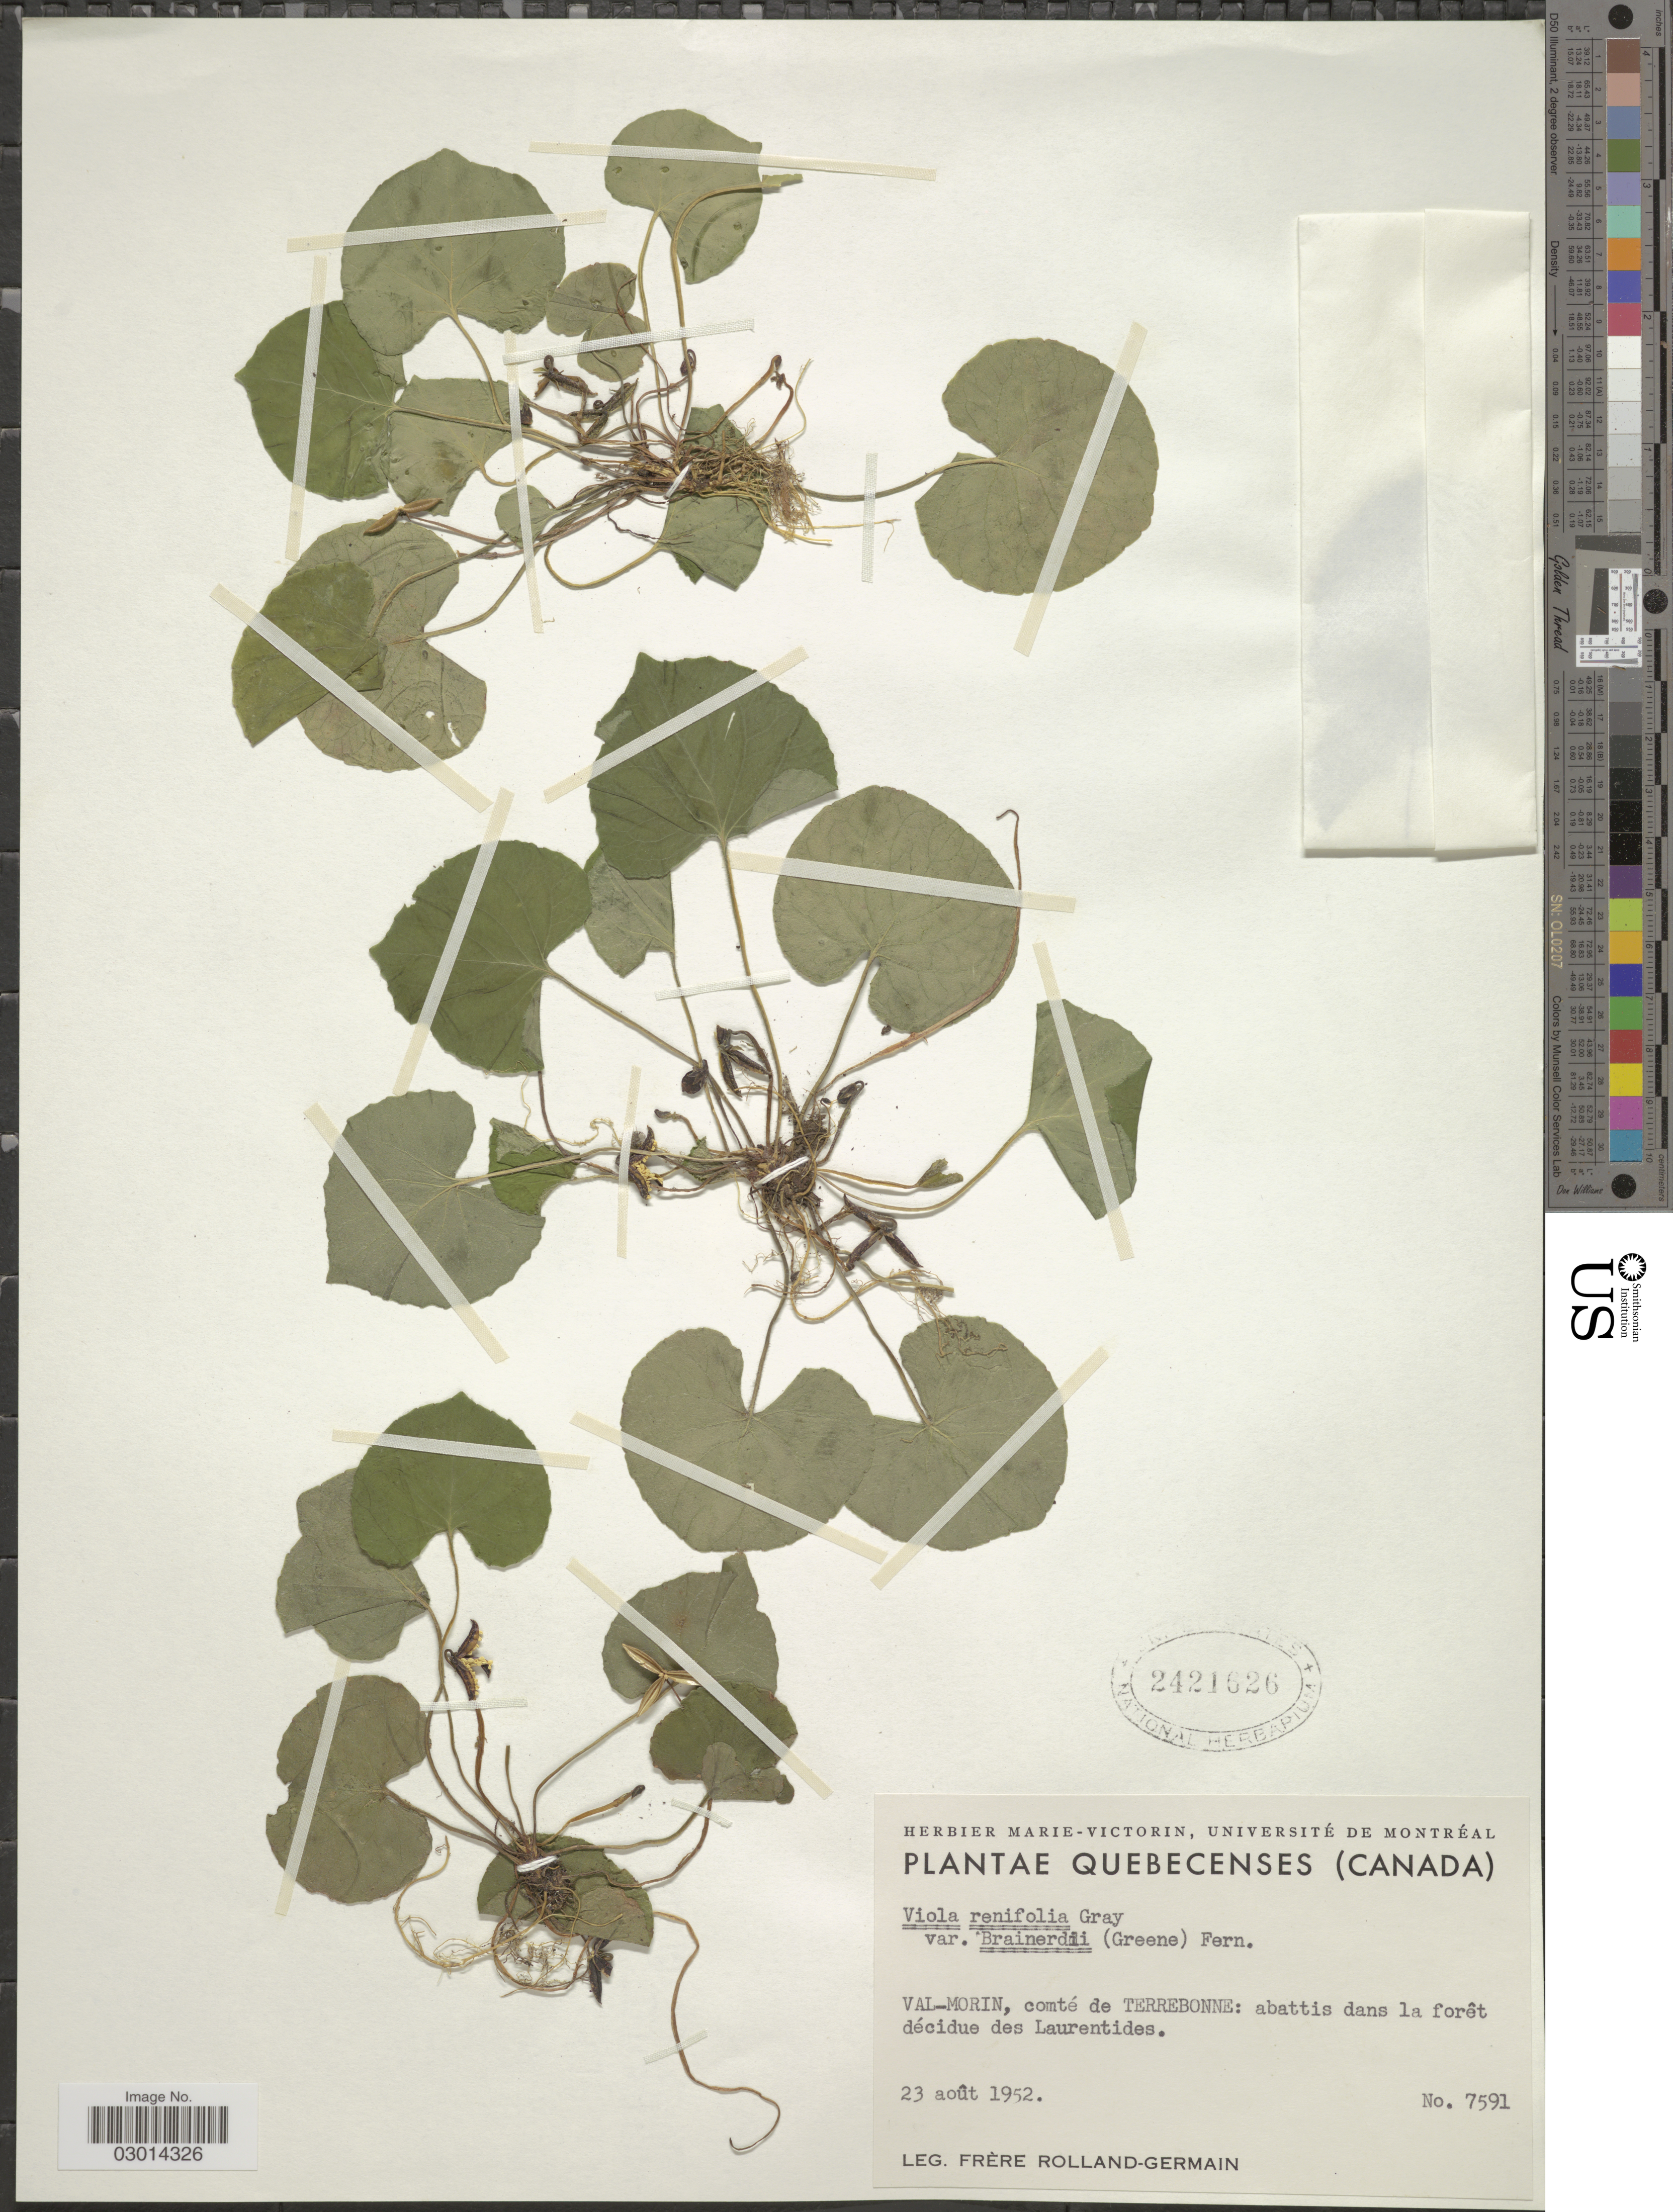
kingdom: Plantae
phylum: Tracheophyta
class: Magnoliopsida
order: Malpighiales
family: Violaceae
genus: Viola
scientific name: Viola renifolia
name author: A. Gray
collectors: Rolland-Germain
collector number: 7591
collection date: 1952-08-23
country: Canada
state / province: Quebec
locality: Val-Morin, comté de Terrebonne: abattis dans la forêt décidue des Laurentides.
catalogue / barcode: US 2421626